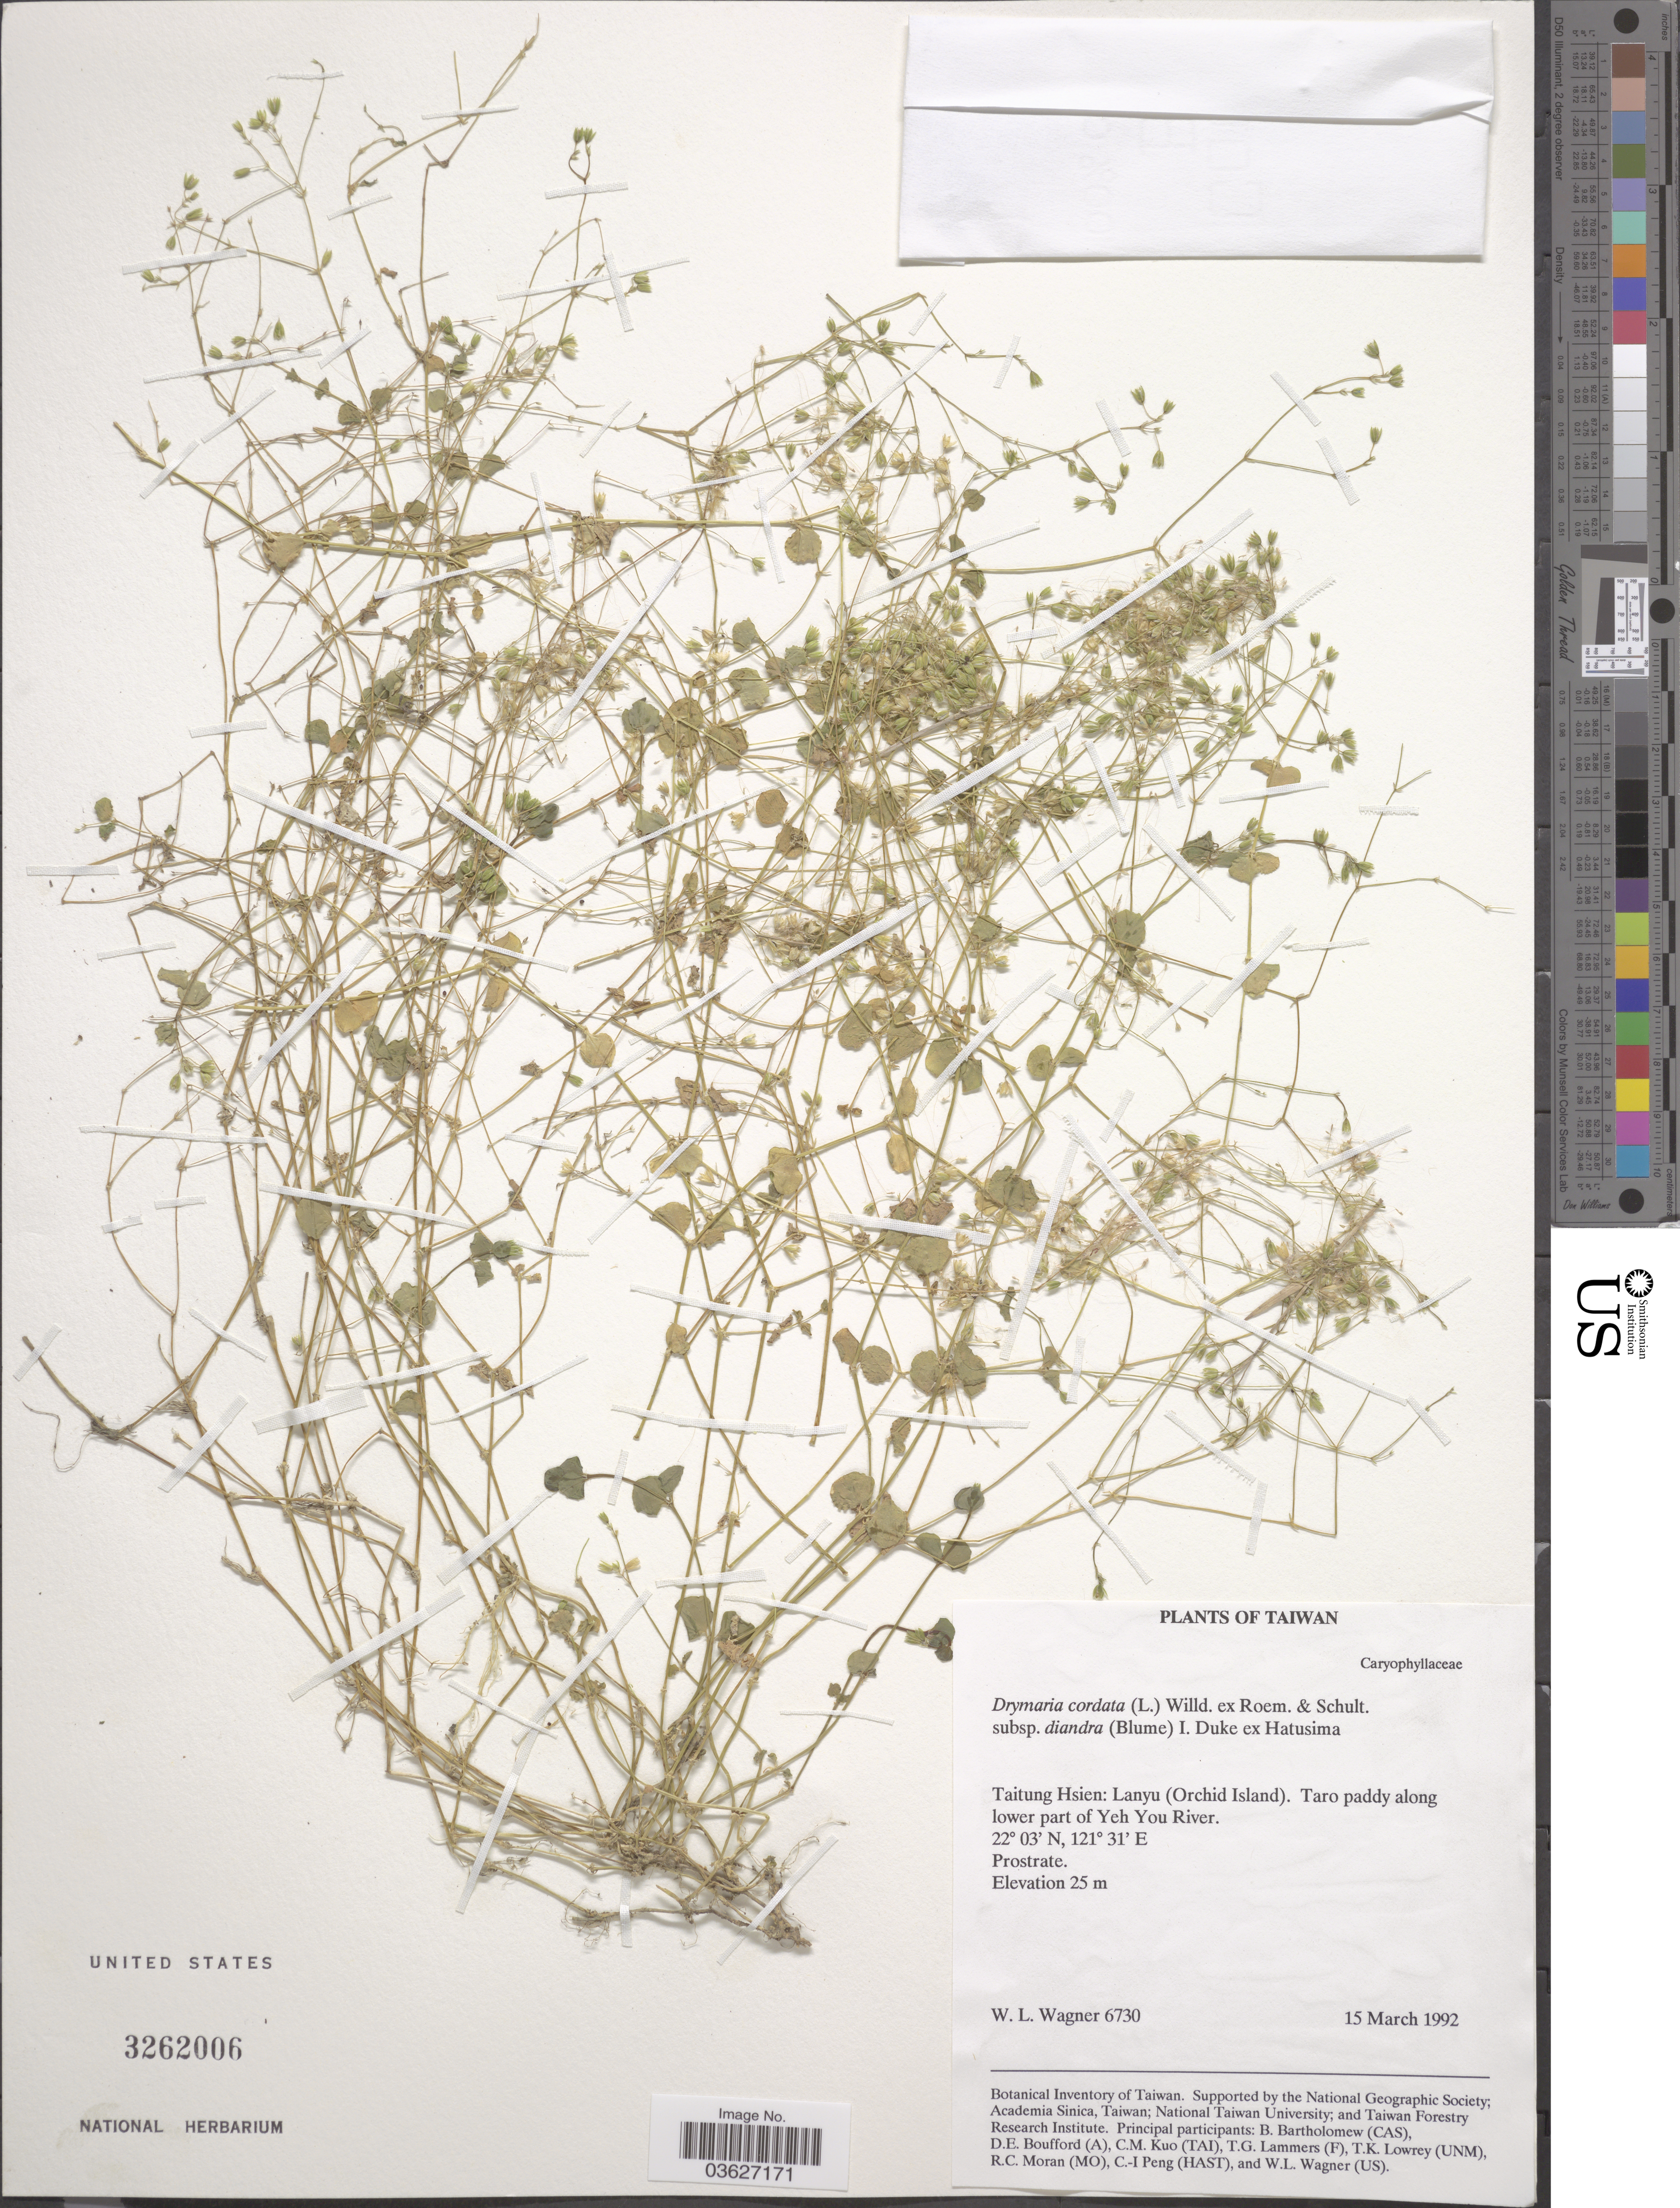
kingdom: Plantae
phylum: Tracheophyta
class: Magnoliopsida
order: Caryophyllales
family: Caryophyllaceae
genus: Drymaria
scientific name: Drymaria cordata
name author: (L.) Willd. ex Schult.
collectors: W. L. Wagner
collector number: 6730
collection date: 1992-03-15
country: Taiwan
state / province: Taitung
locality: Taitung Hsien: Lanyu (Orchid Island). Taro paddy along lower part of Yeh You River.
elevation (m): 25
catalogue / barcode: US 3262006